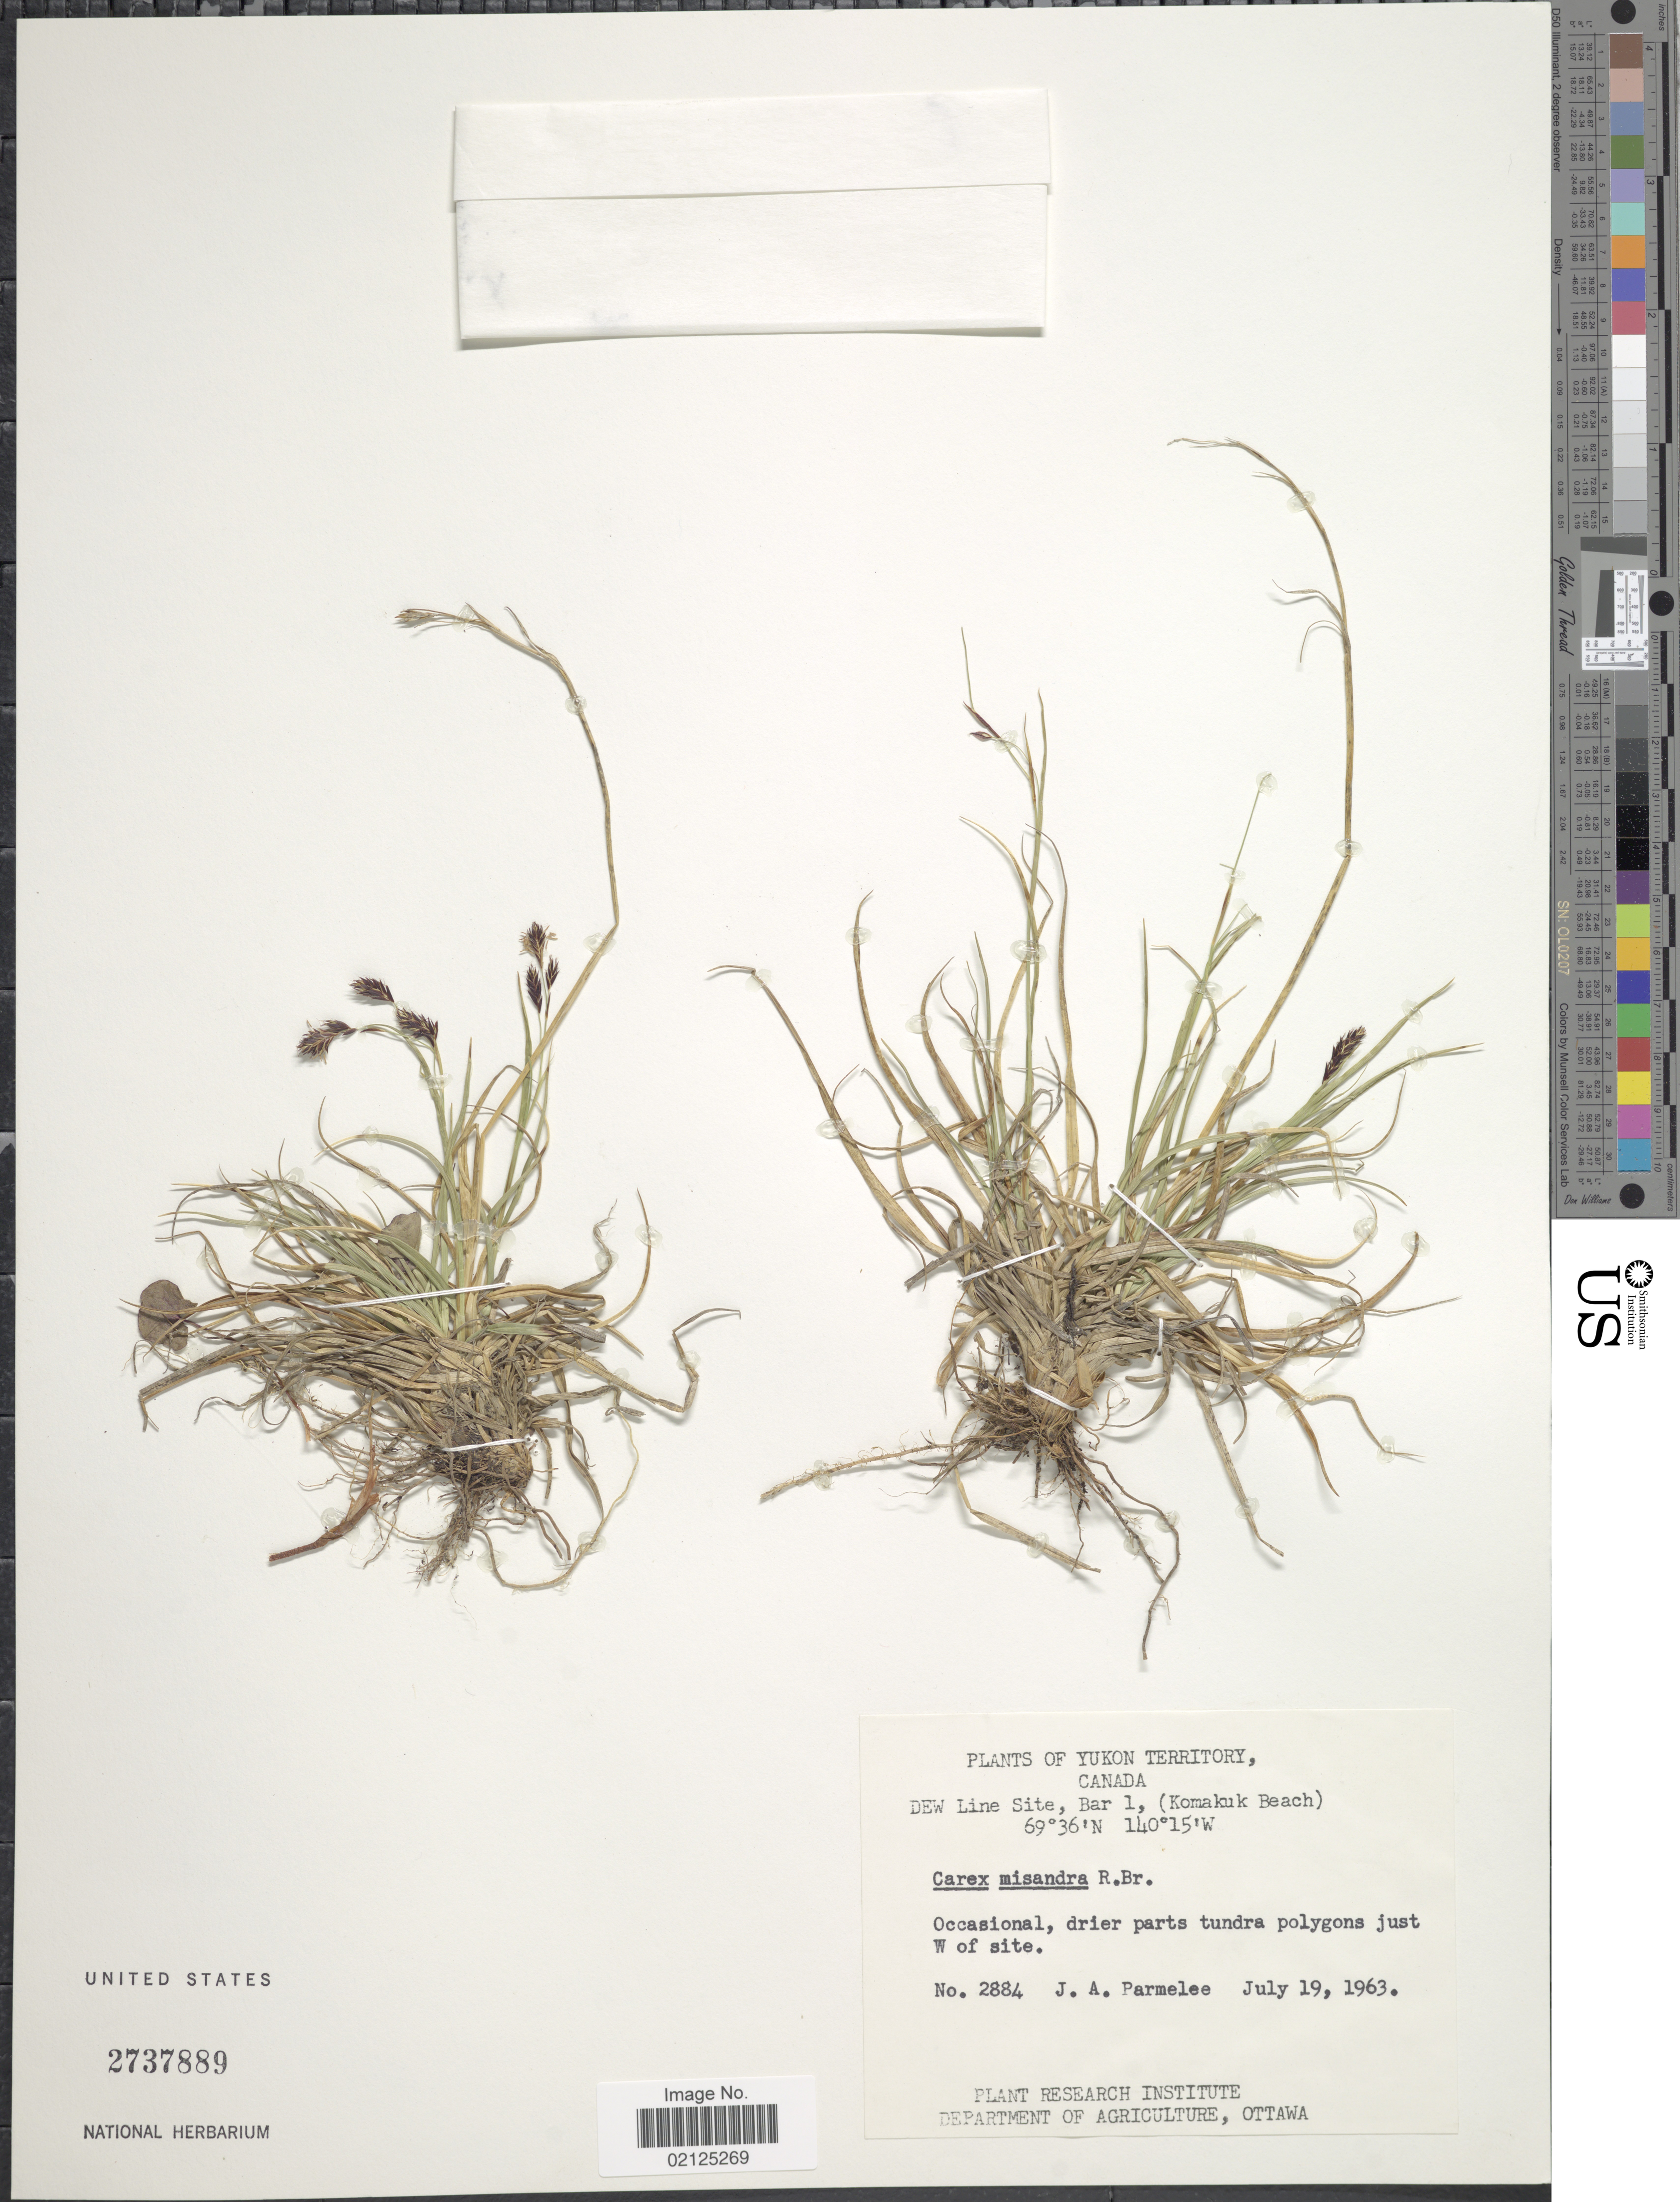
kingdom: Plantae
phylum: Tracheophyta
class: Liliopsida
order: Poales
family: Cyperaceae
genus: Carex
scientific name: Carex fuliginosa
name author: Schkuhr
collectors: J. A. Parmelee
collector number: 2884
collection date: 1963-07-19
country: Canada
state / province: Yukon Territory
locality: Dew Line Site, Bar 1, (Komakuk Beach), Occasional, drier parts tundra polygons just W of site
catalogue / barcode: US 2737889